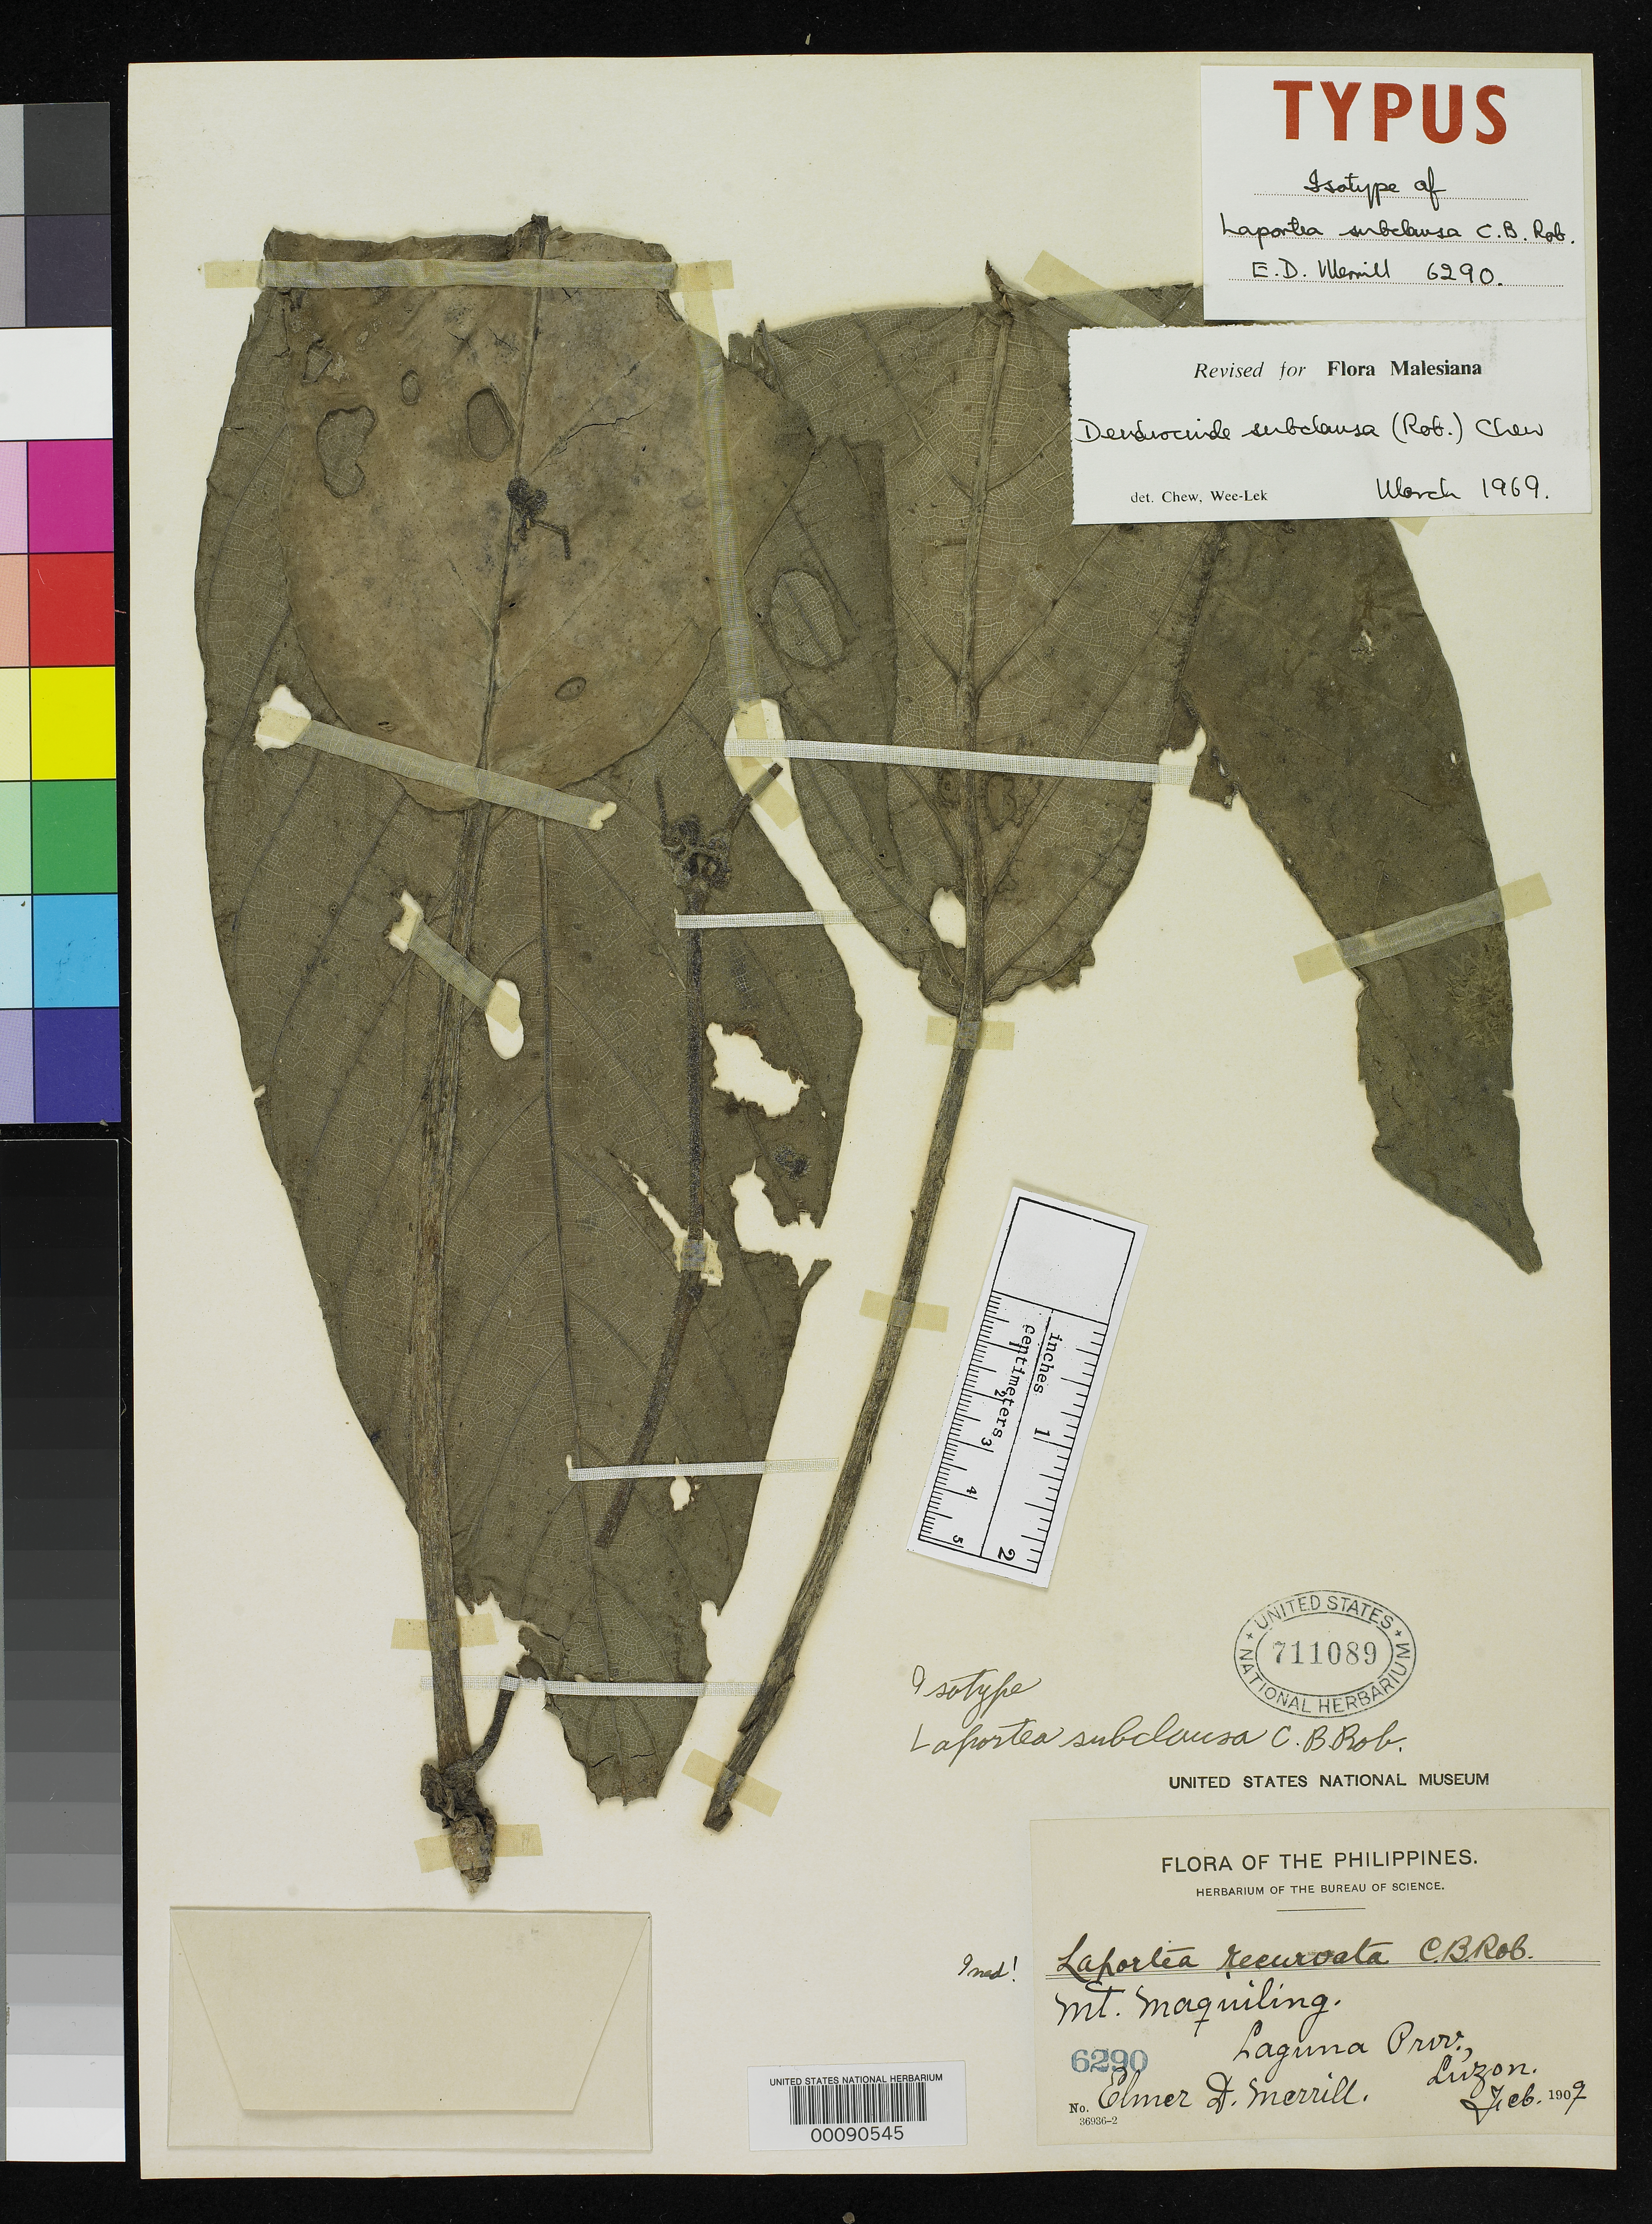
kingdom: Plantae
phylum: Tracheophyta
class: Magnoliopsida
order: Rosales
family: Urticaceae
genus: Laportea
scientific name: Laportea subclausa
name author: C.B. Rob.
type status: Isotype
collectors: E. D. Merrill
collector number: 6290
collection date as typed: Feb 1909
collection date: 1909-02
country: Philippines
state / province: Calabarzon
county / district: Laguna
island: Luzon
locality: Mt. Maquiling.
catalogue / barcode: US 711089